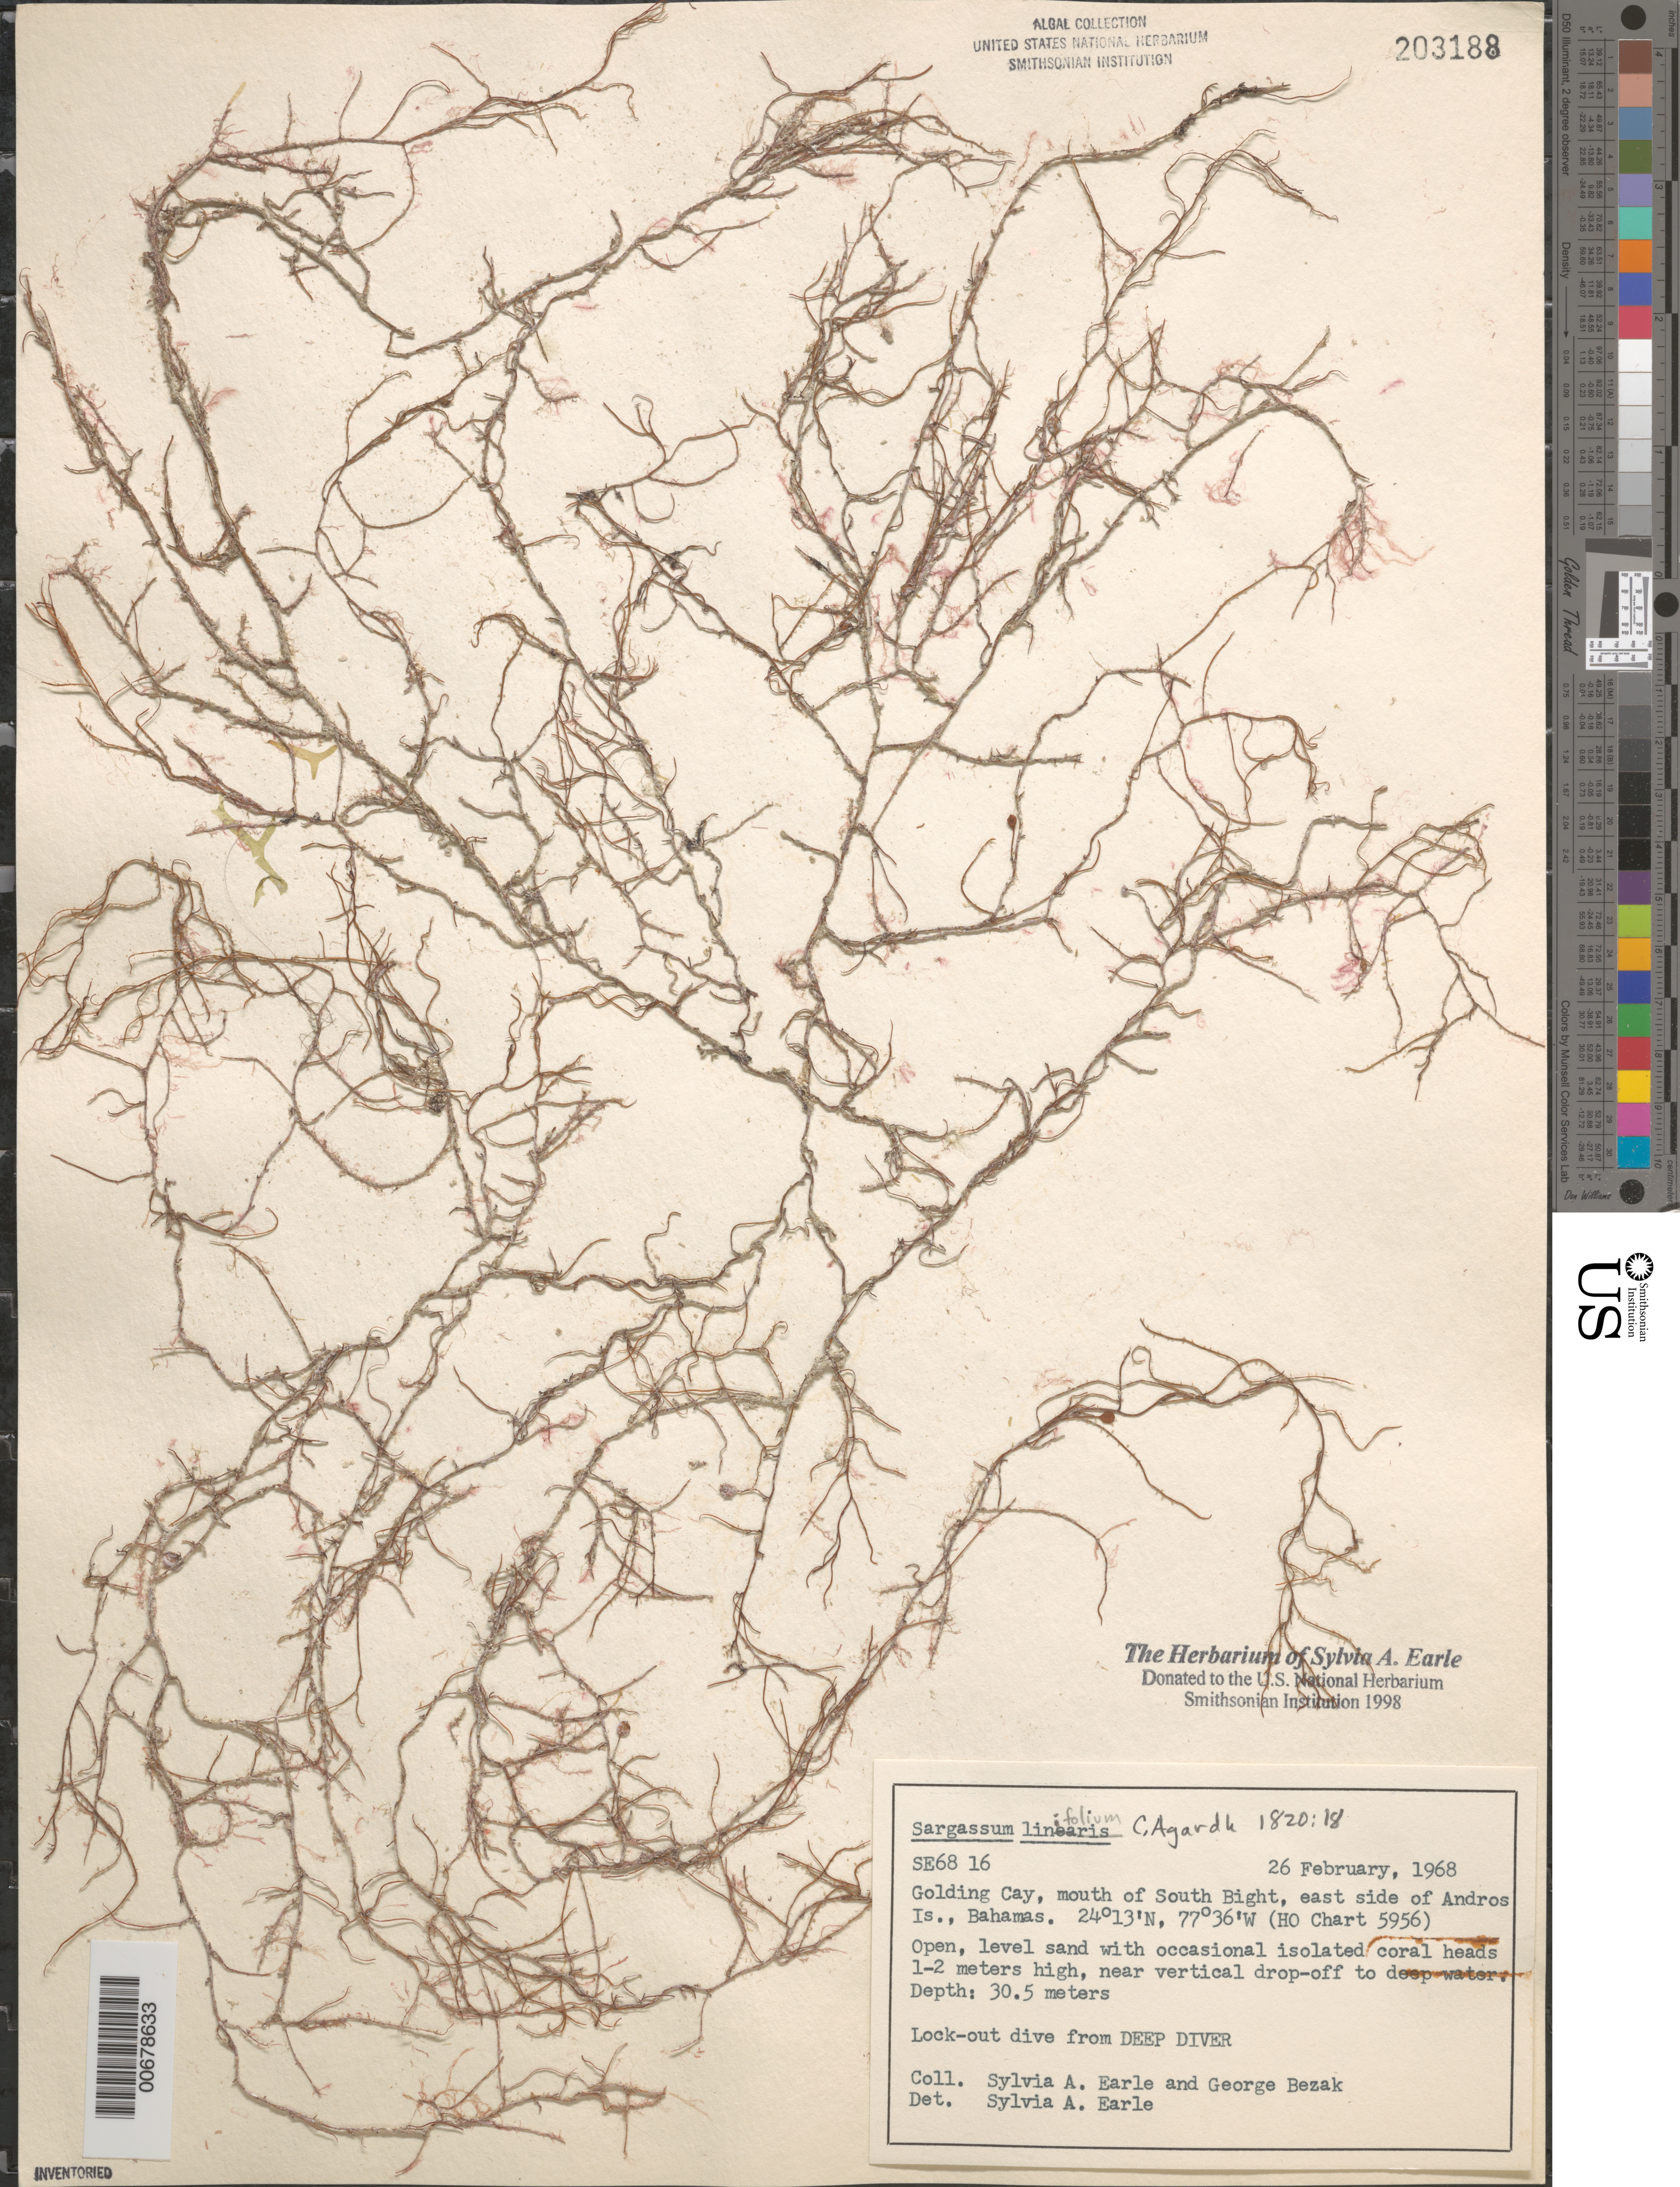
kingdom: Chromista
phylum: Ochrophyta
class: Phaeophyceae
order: Fucales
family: Sargassaceae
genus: Sargassum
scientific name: Sargassum acinarium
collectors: S. A. Earle & G. Bezak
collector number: SE 6816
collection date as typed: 26 Feb 1968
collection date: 1968-02-26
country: Bahamas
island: Golding Cay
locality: South Bight mouth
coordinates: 24 13' N, 77 36' W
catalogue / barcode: US 203188